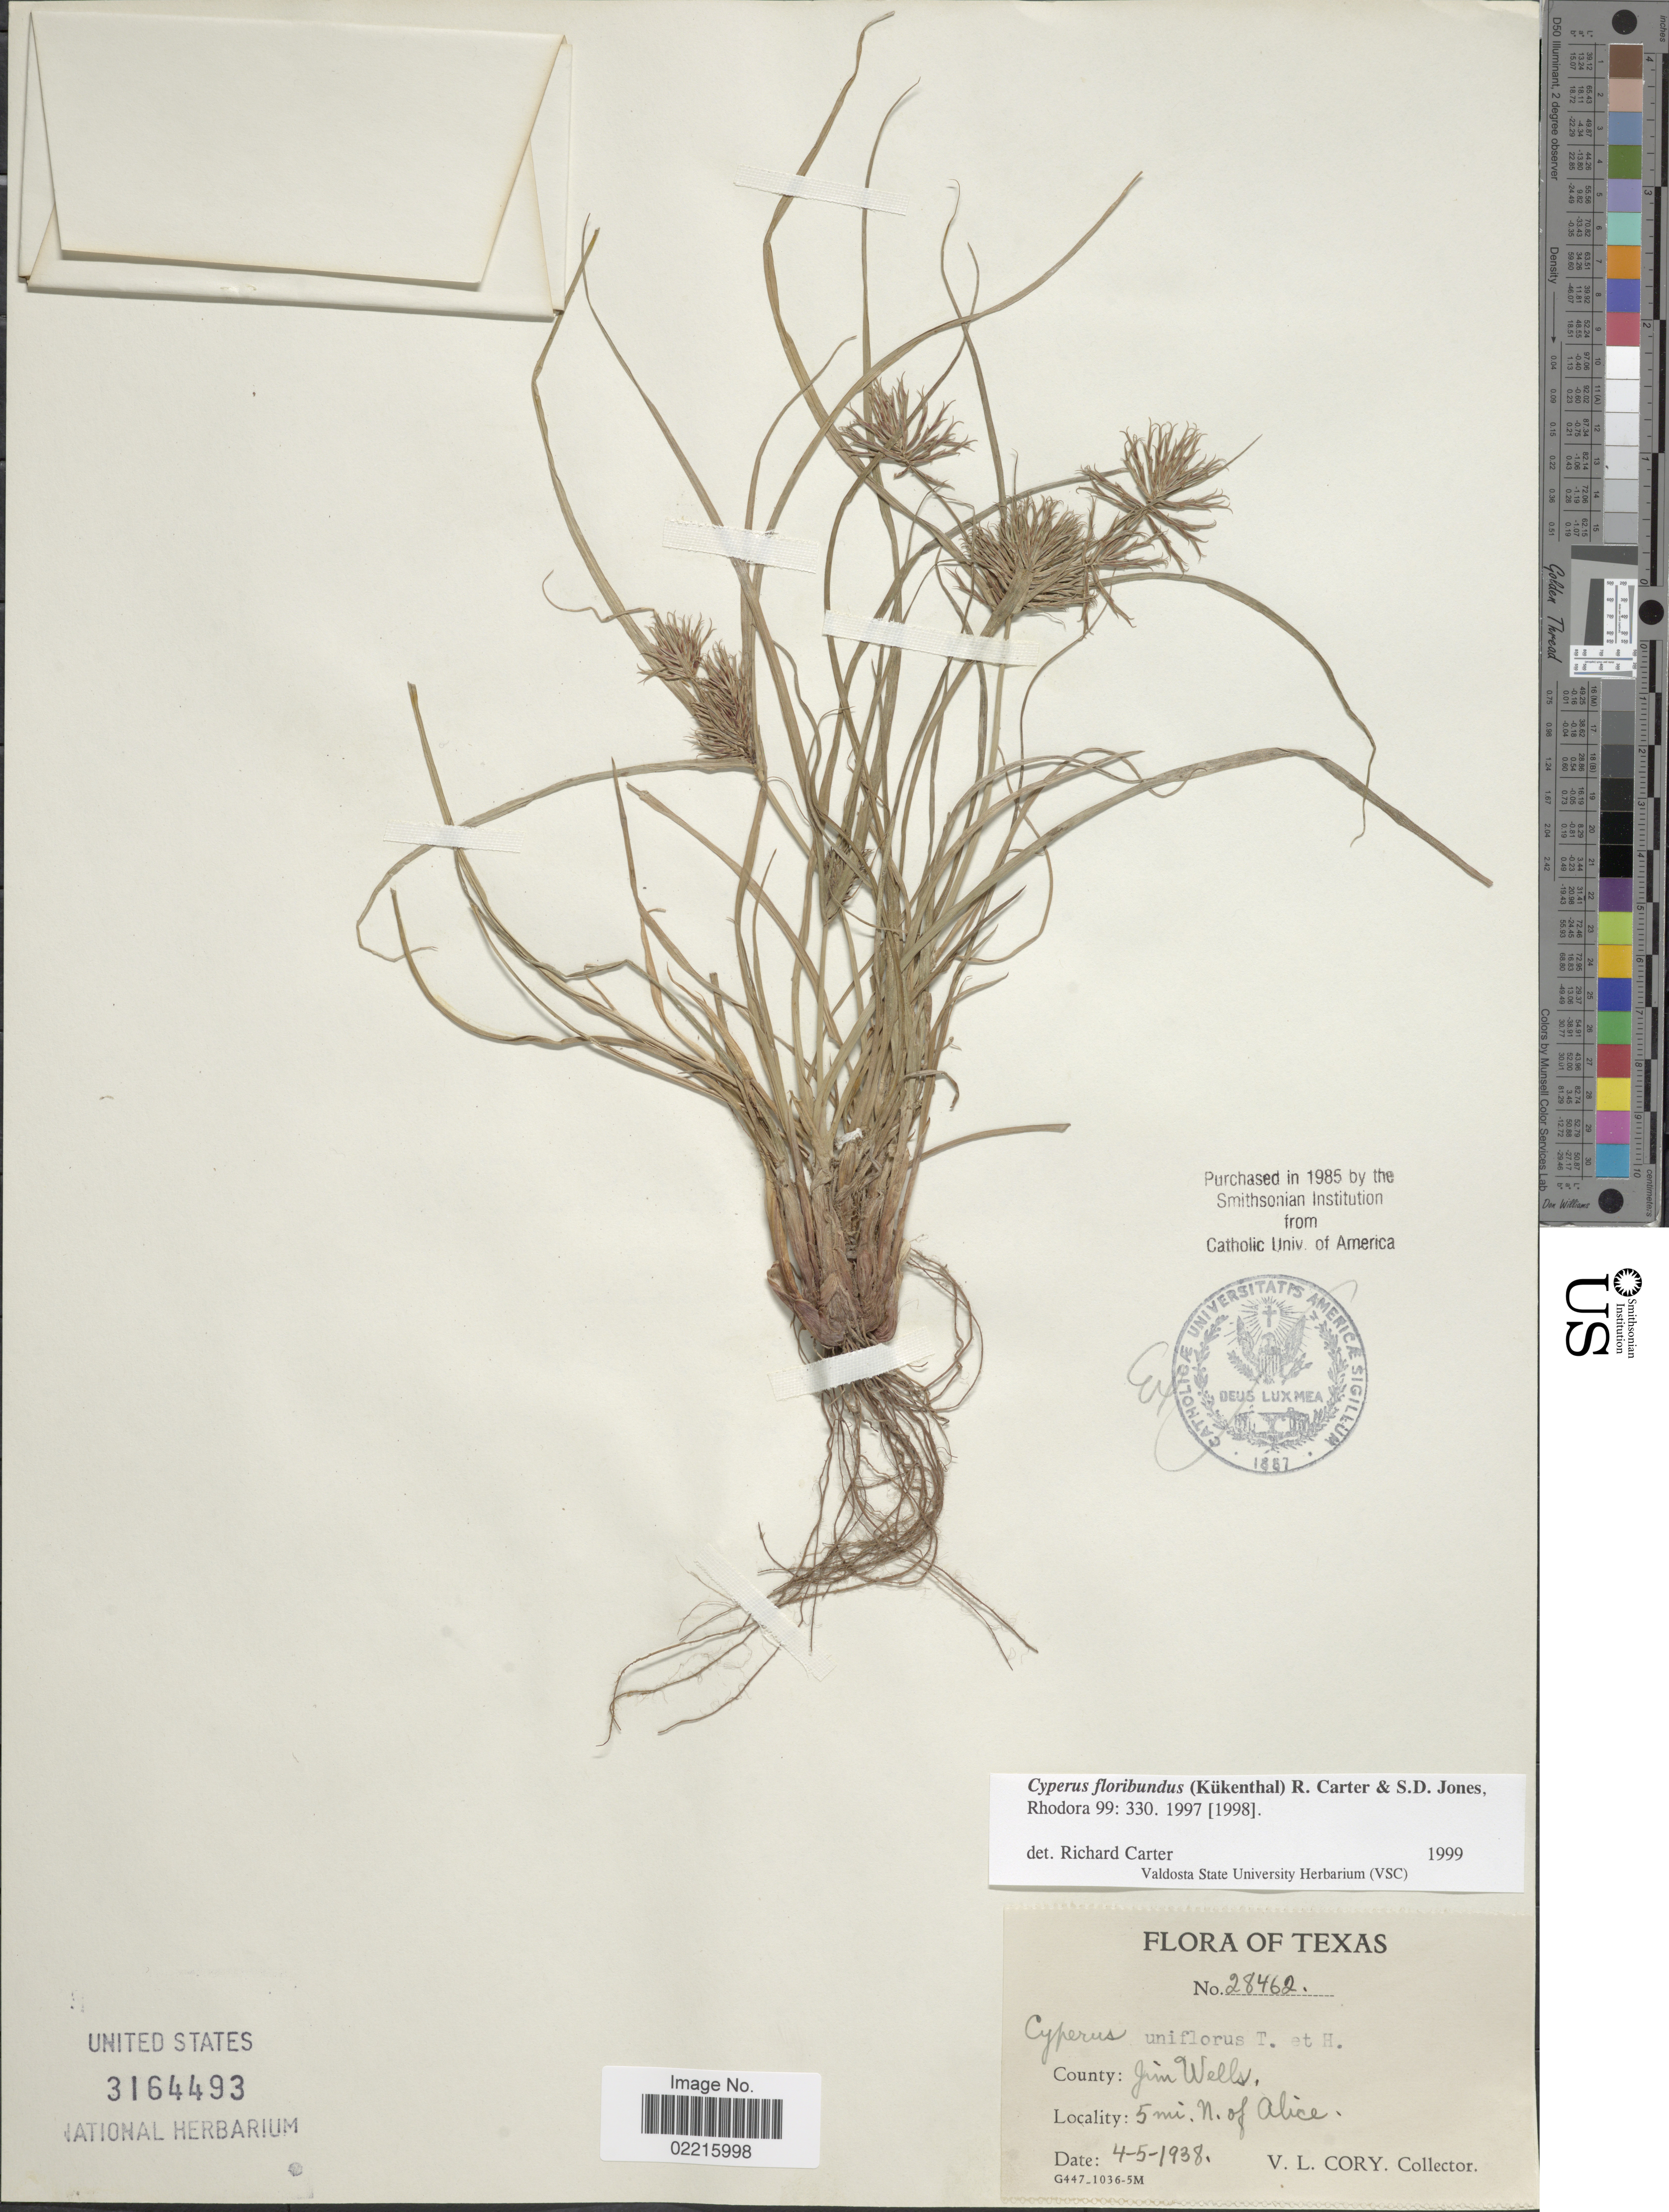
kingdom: Plantae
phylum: Tracheophyta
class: Liliopsida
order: Poales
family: Cyperaceae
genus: Cyperus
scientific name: Cyperus floribundus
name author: (Kük.) R. Carter & S.D. Jones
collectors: V. Cory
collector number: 28462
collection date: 1938-04-05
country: United States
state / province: Texas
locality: County: Jim Wells. 5 mi. N. of Alice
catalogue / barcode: US 3164493